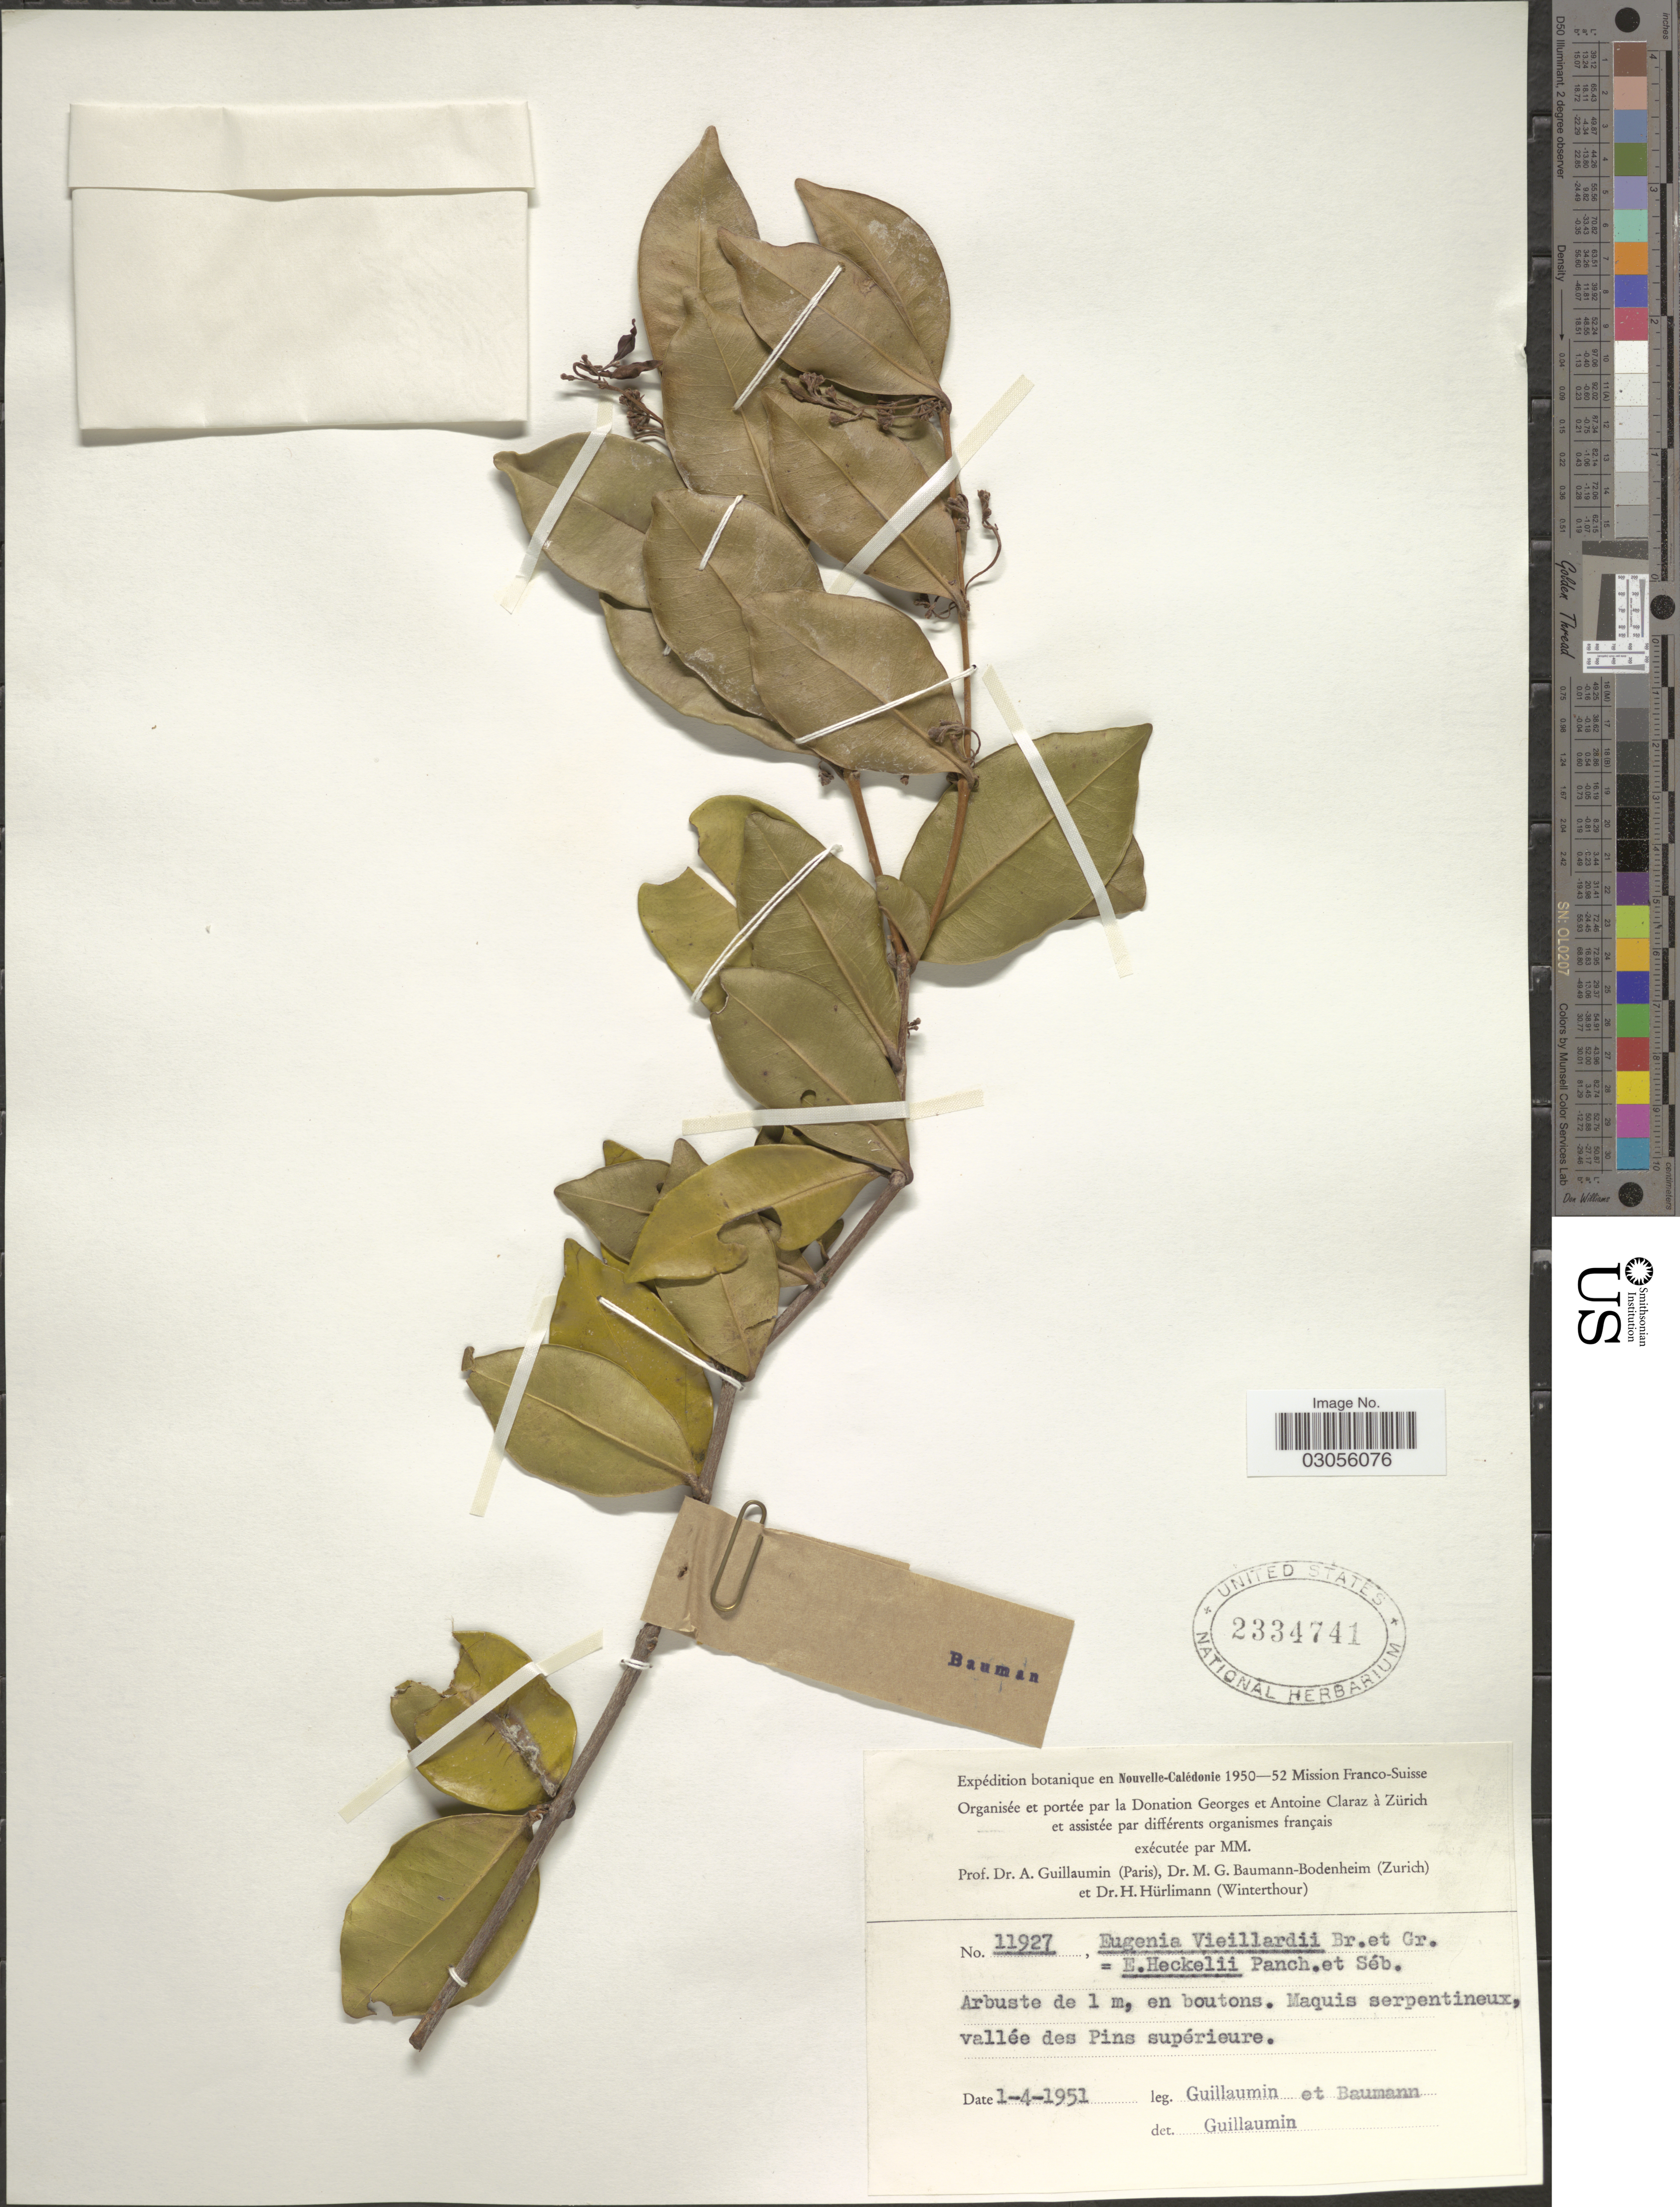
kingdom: Plantae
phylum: Tracheophyta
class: Magnoliopsida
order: Myrtales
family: Myrtaceae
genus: Gossia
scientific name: Gossia vieillardii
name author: (Brongn. & Gris) N. Snow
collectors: A. Guillaumin & M. G. Baumann-Bodenheim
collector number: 11927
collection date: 1951-04-01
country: New Caledonia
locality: Maquis serpentineux, vallée des Pins supérieure.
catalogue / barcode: US 2334741